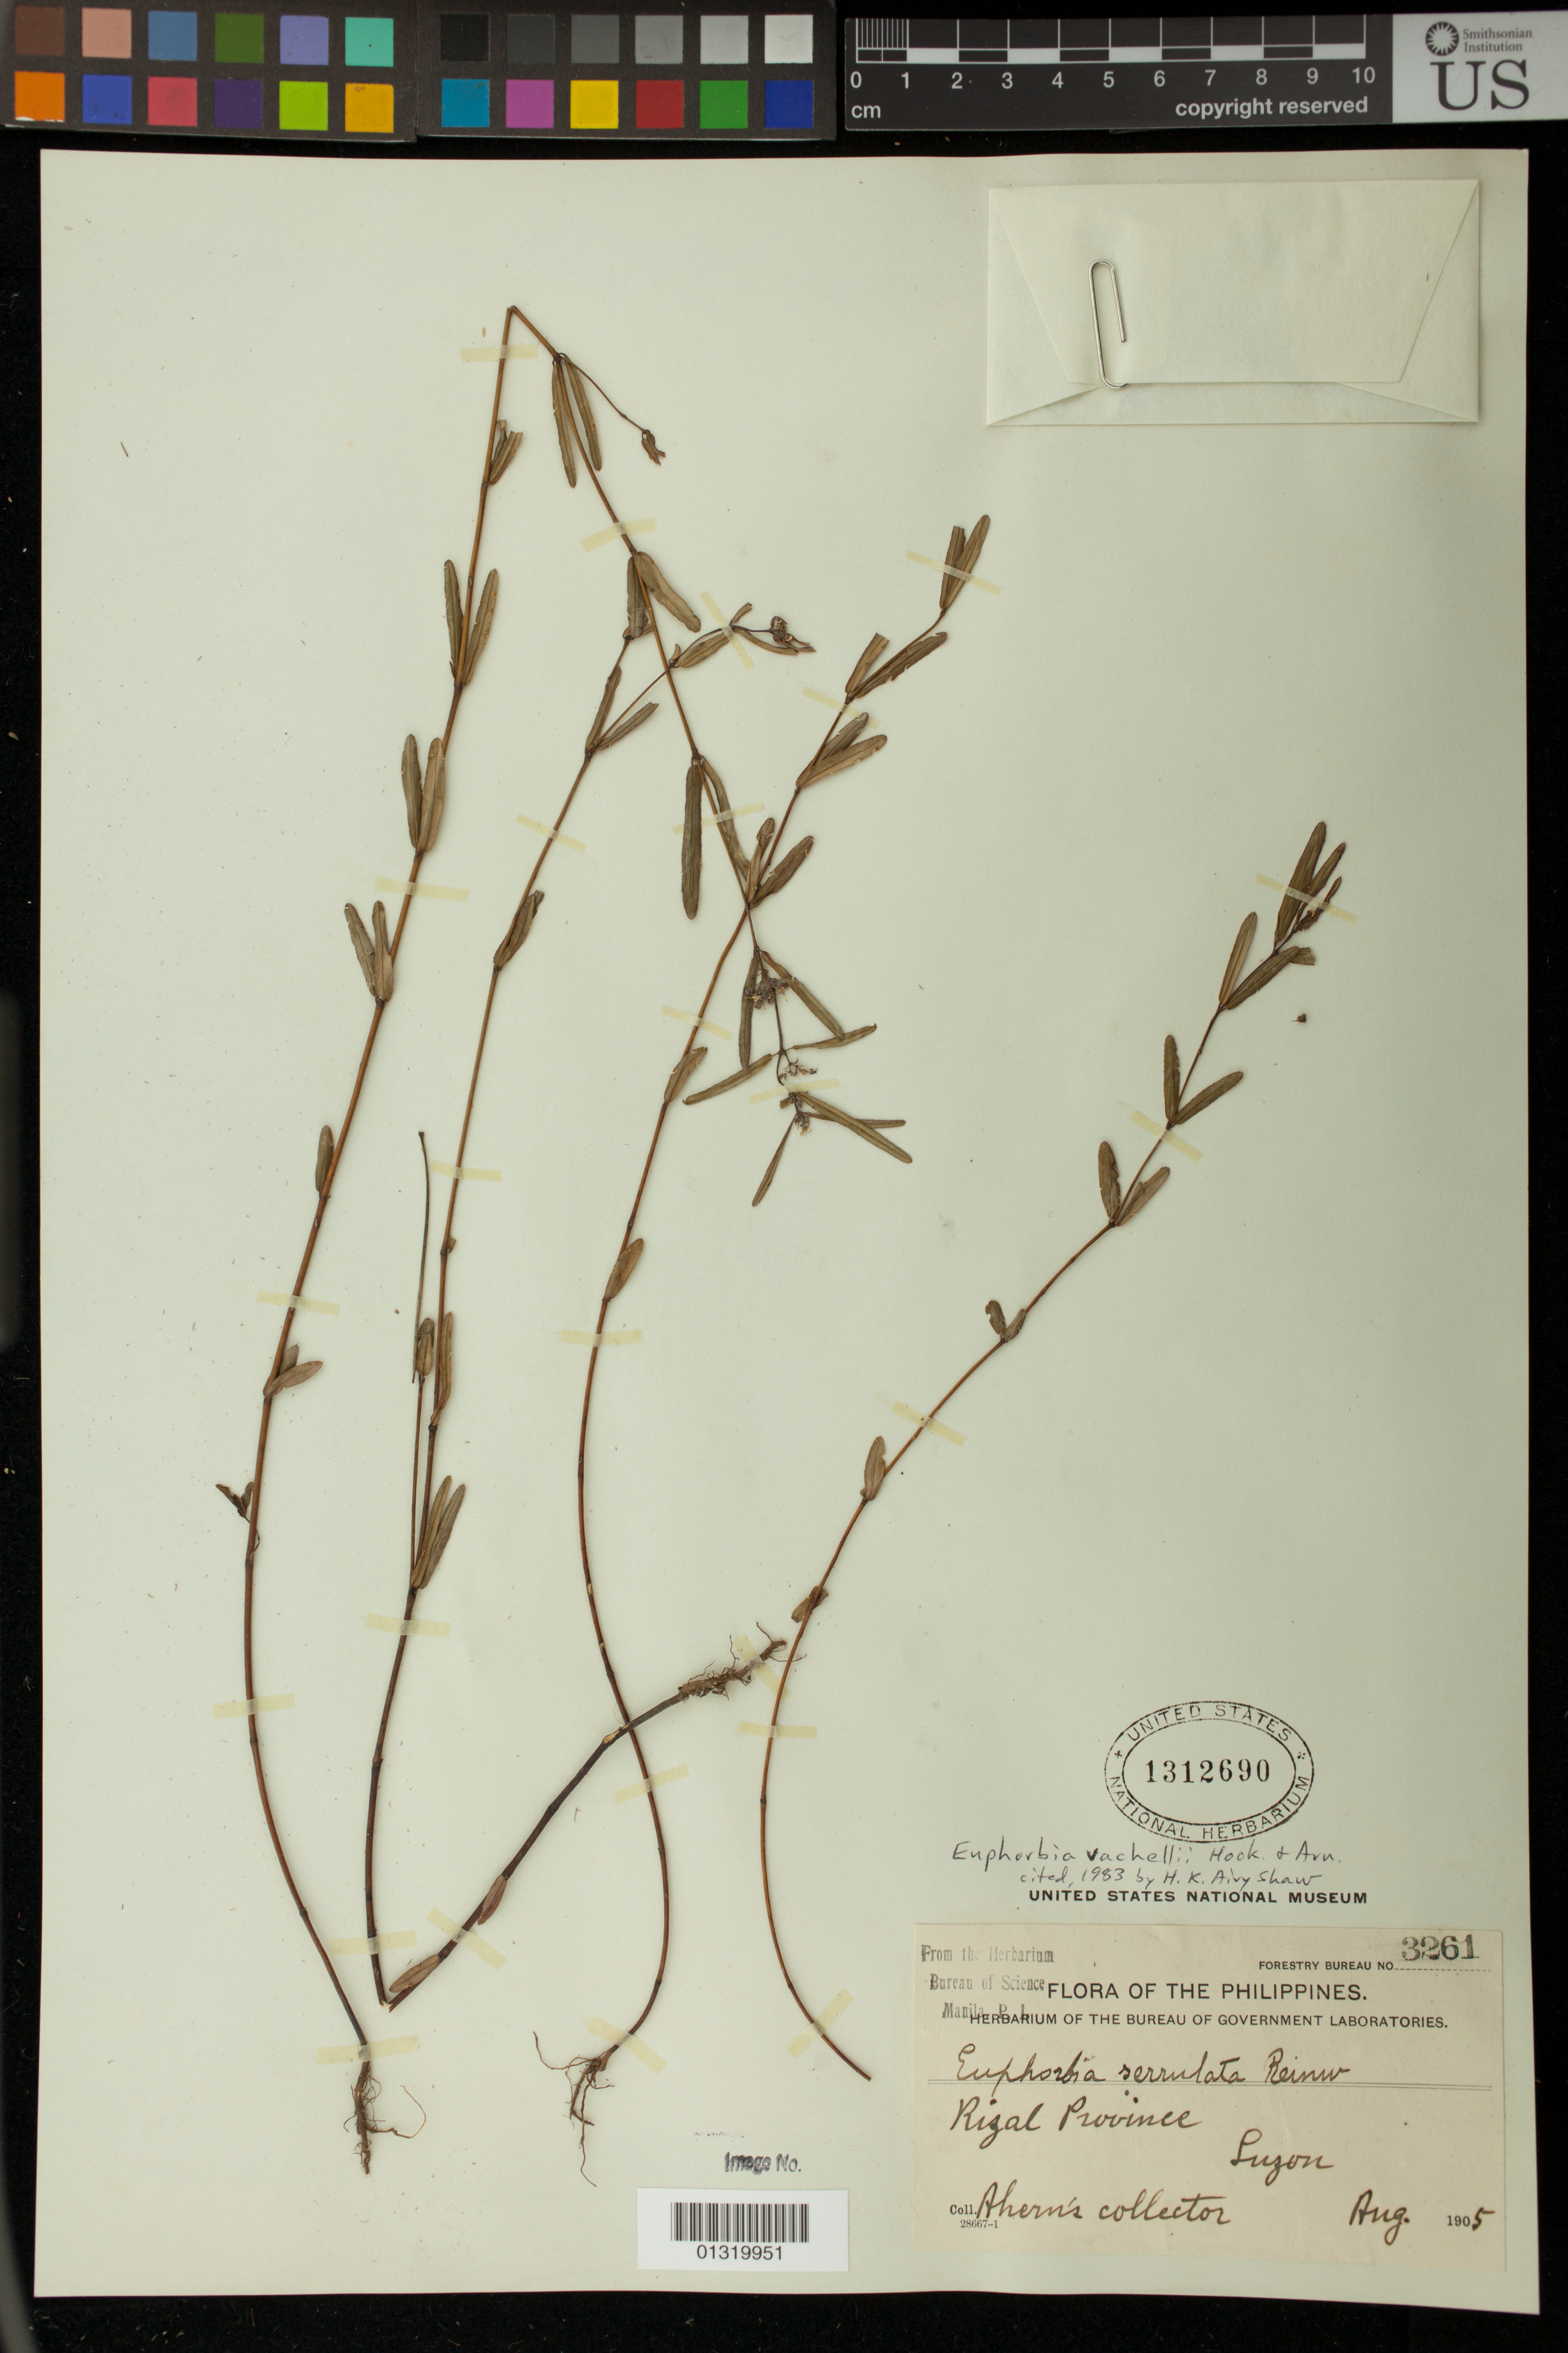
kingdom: Plantae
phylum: Tracheophyta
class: Magnoliopsida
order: Malpighiales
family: Euphorbiaceae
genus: Euphorbia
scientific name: Euphorbia bifida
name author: Hook. & Arn.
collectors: Ahern's collector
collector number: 3261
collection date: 1905-08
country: Philippines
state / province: Calabarzon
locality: Rizal Province; Luzon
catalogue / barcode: US 1312690